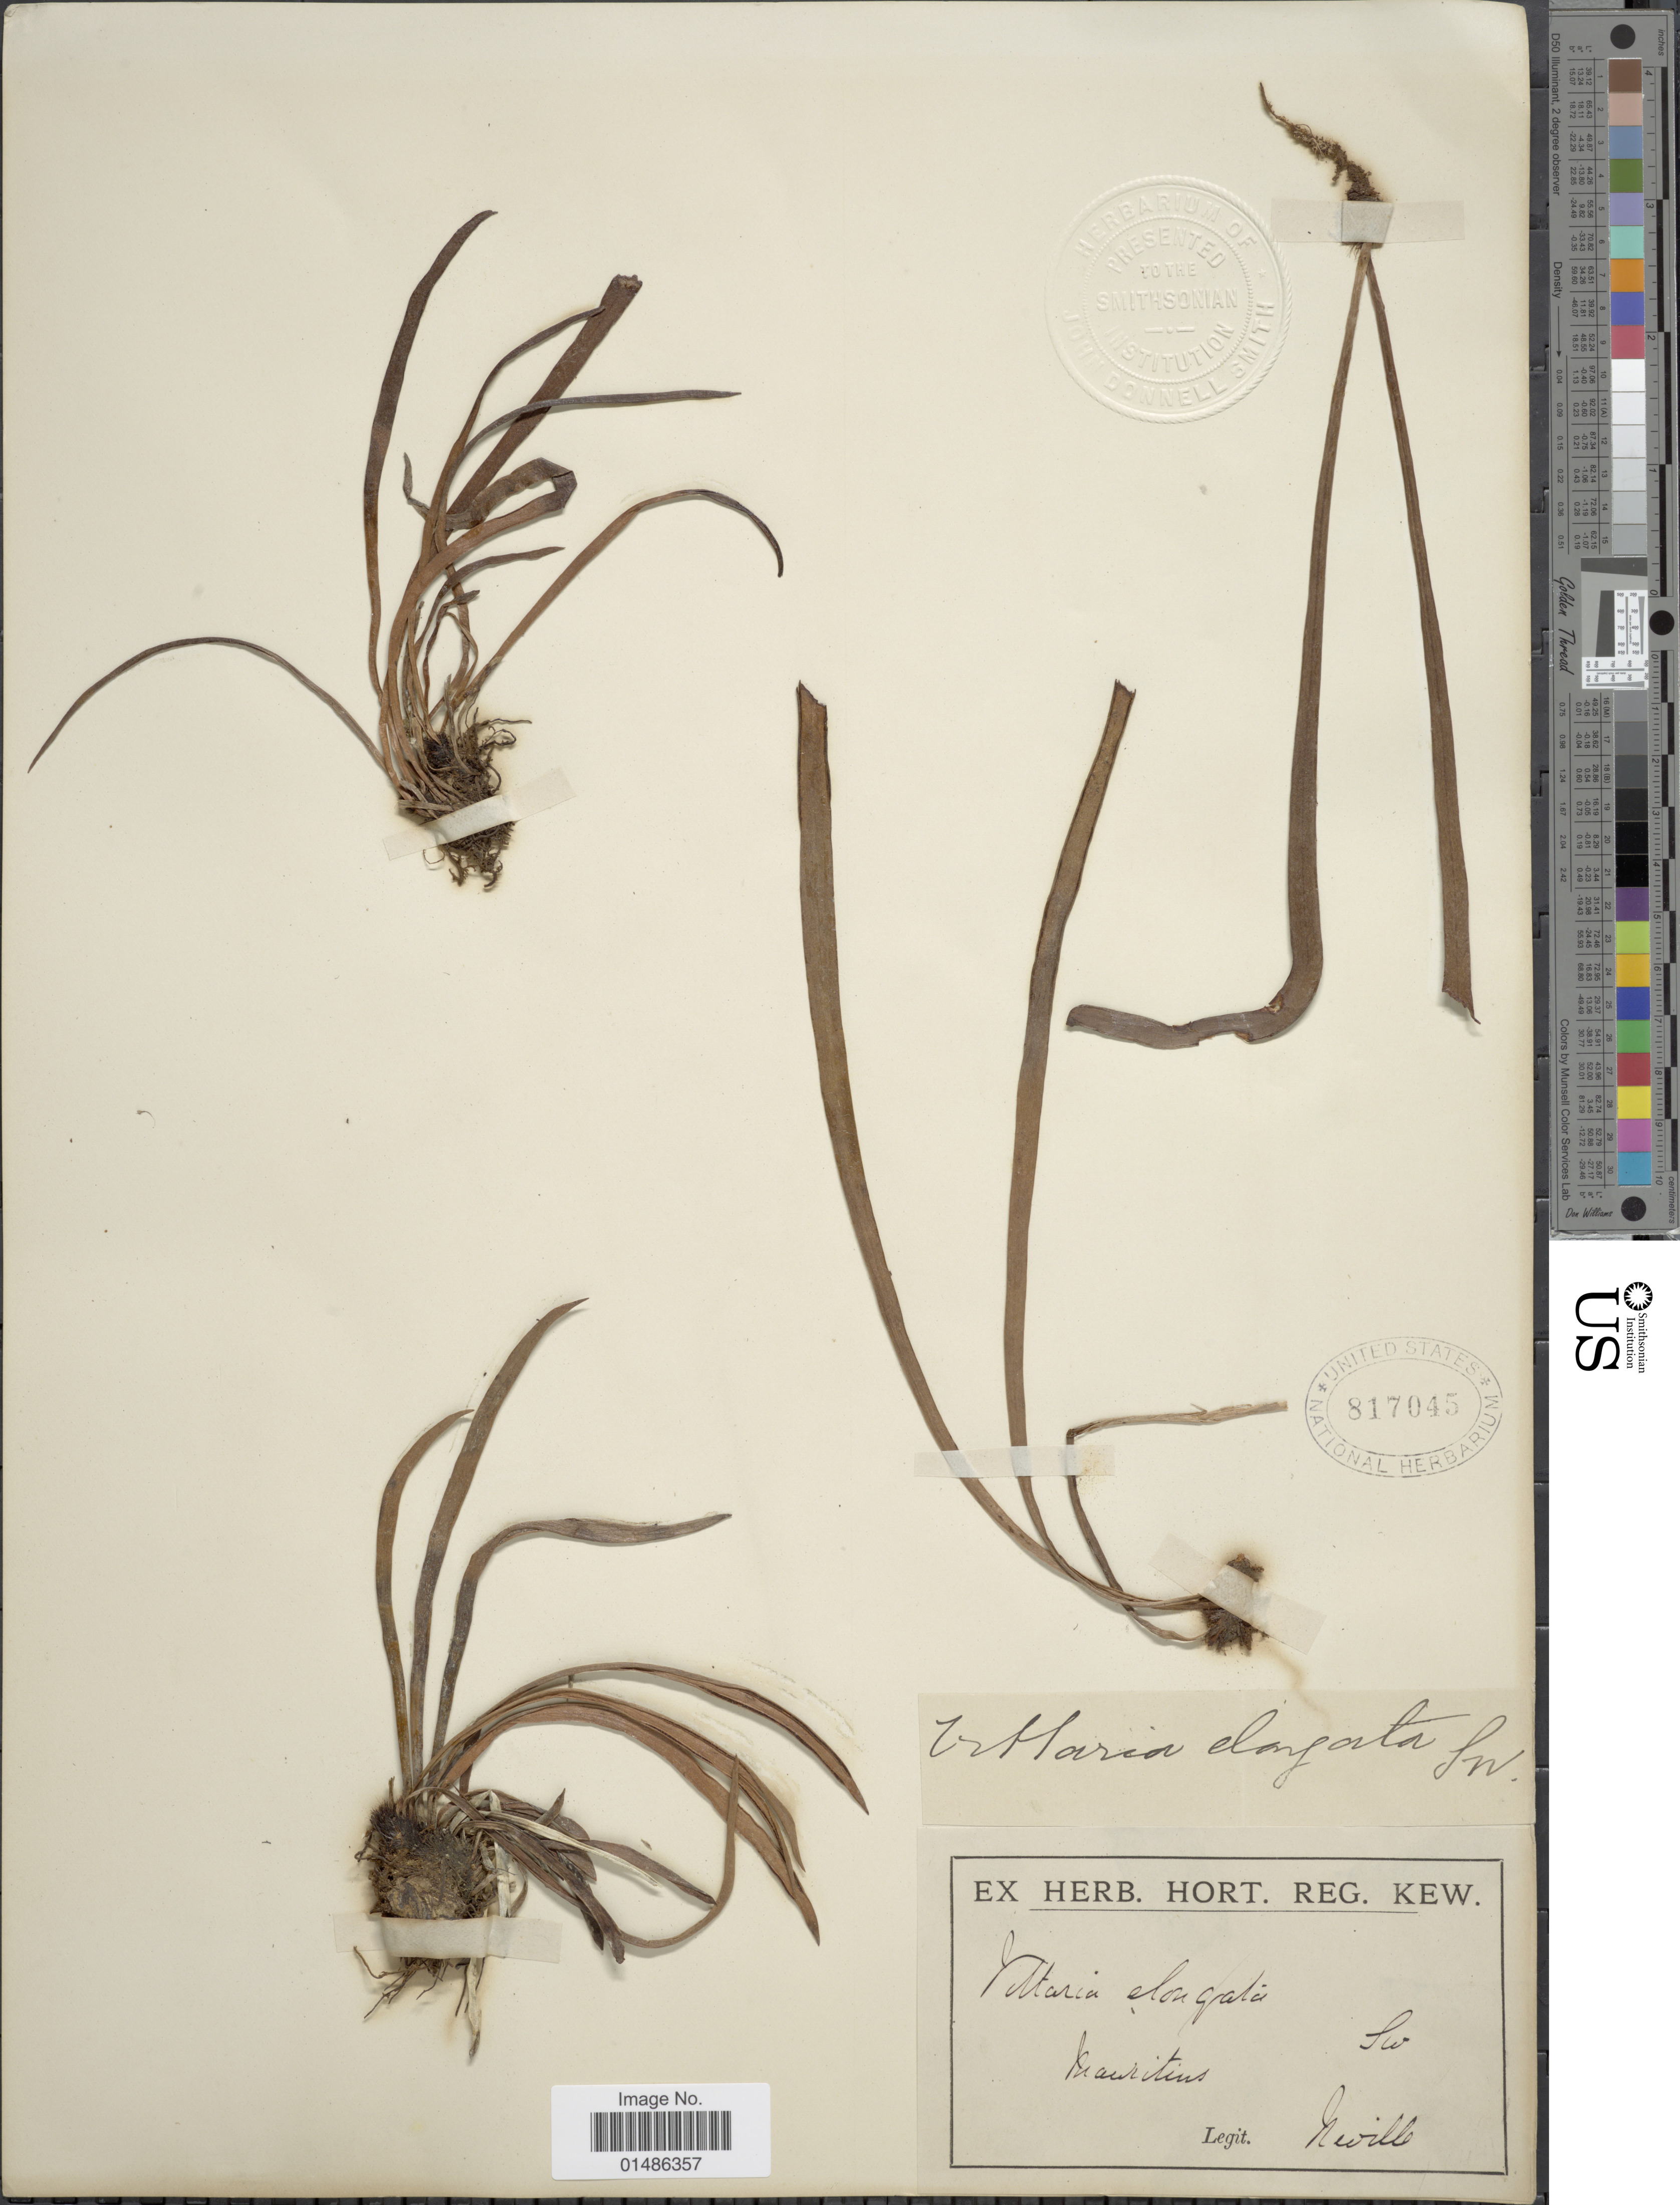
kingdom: Plantae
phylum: Tracheophyta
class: Polypodiopsida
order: Polypodiales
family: Pteridaceae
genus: Haplopteris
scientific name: Haplopteris elongata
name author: (Sw.) Crane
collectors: N. Wille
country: Mauritius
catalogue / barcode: US 817045